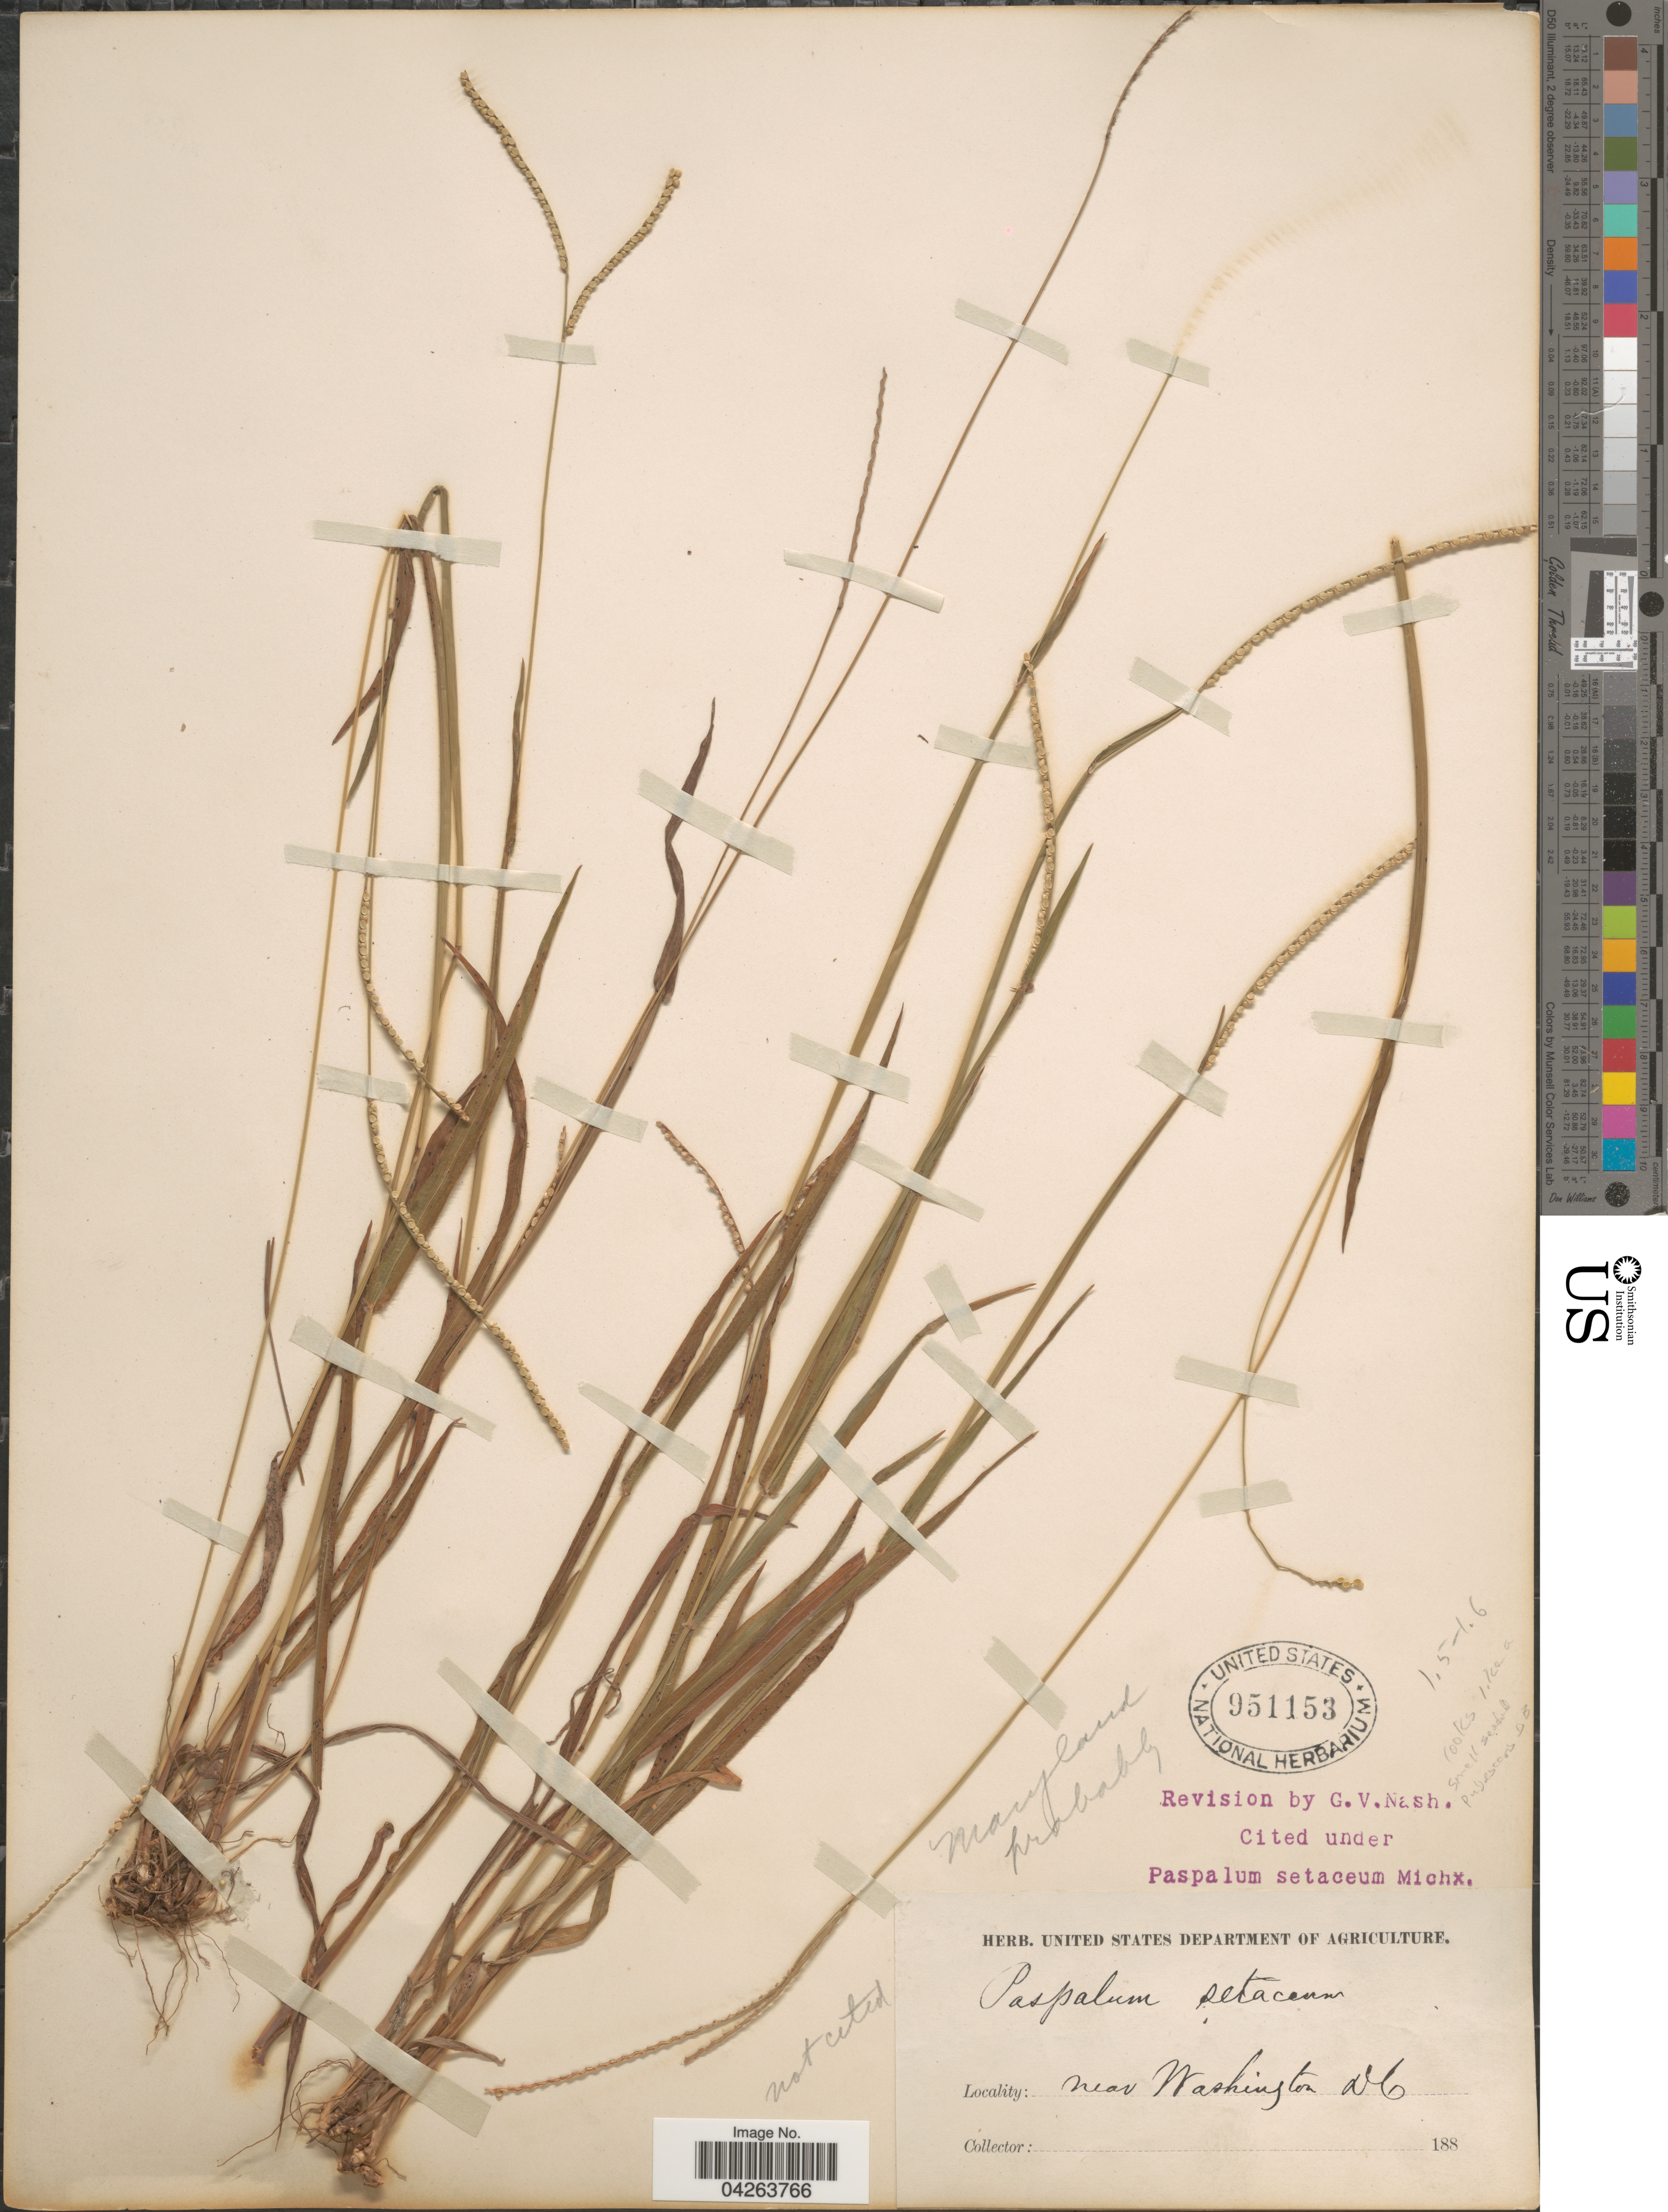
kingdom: Plantae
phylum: Tracheophyta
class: Liliopsida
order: Poales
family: Poaceae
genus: Paspalum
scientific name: Paspalum setaceum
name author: Michx.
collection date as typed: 188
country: United States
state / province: District of Columbia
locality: Near Washington D.C.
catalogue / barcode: US 951153